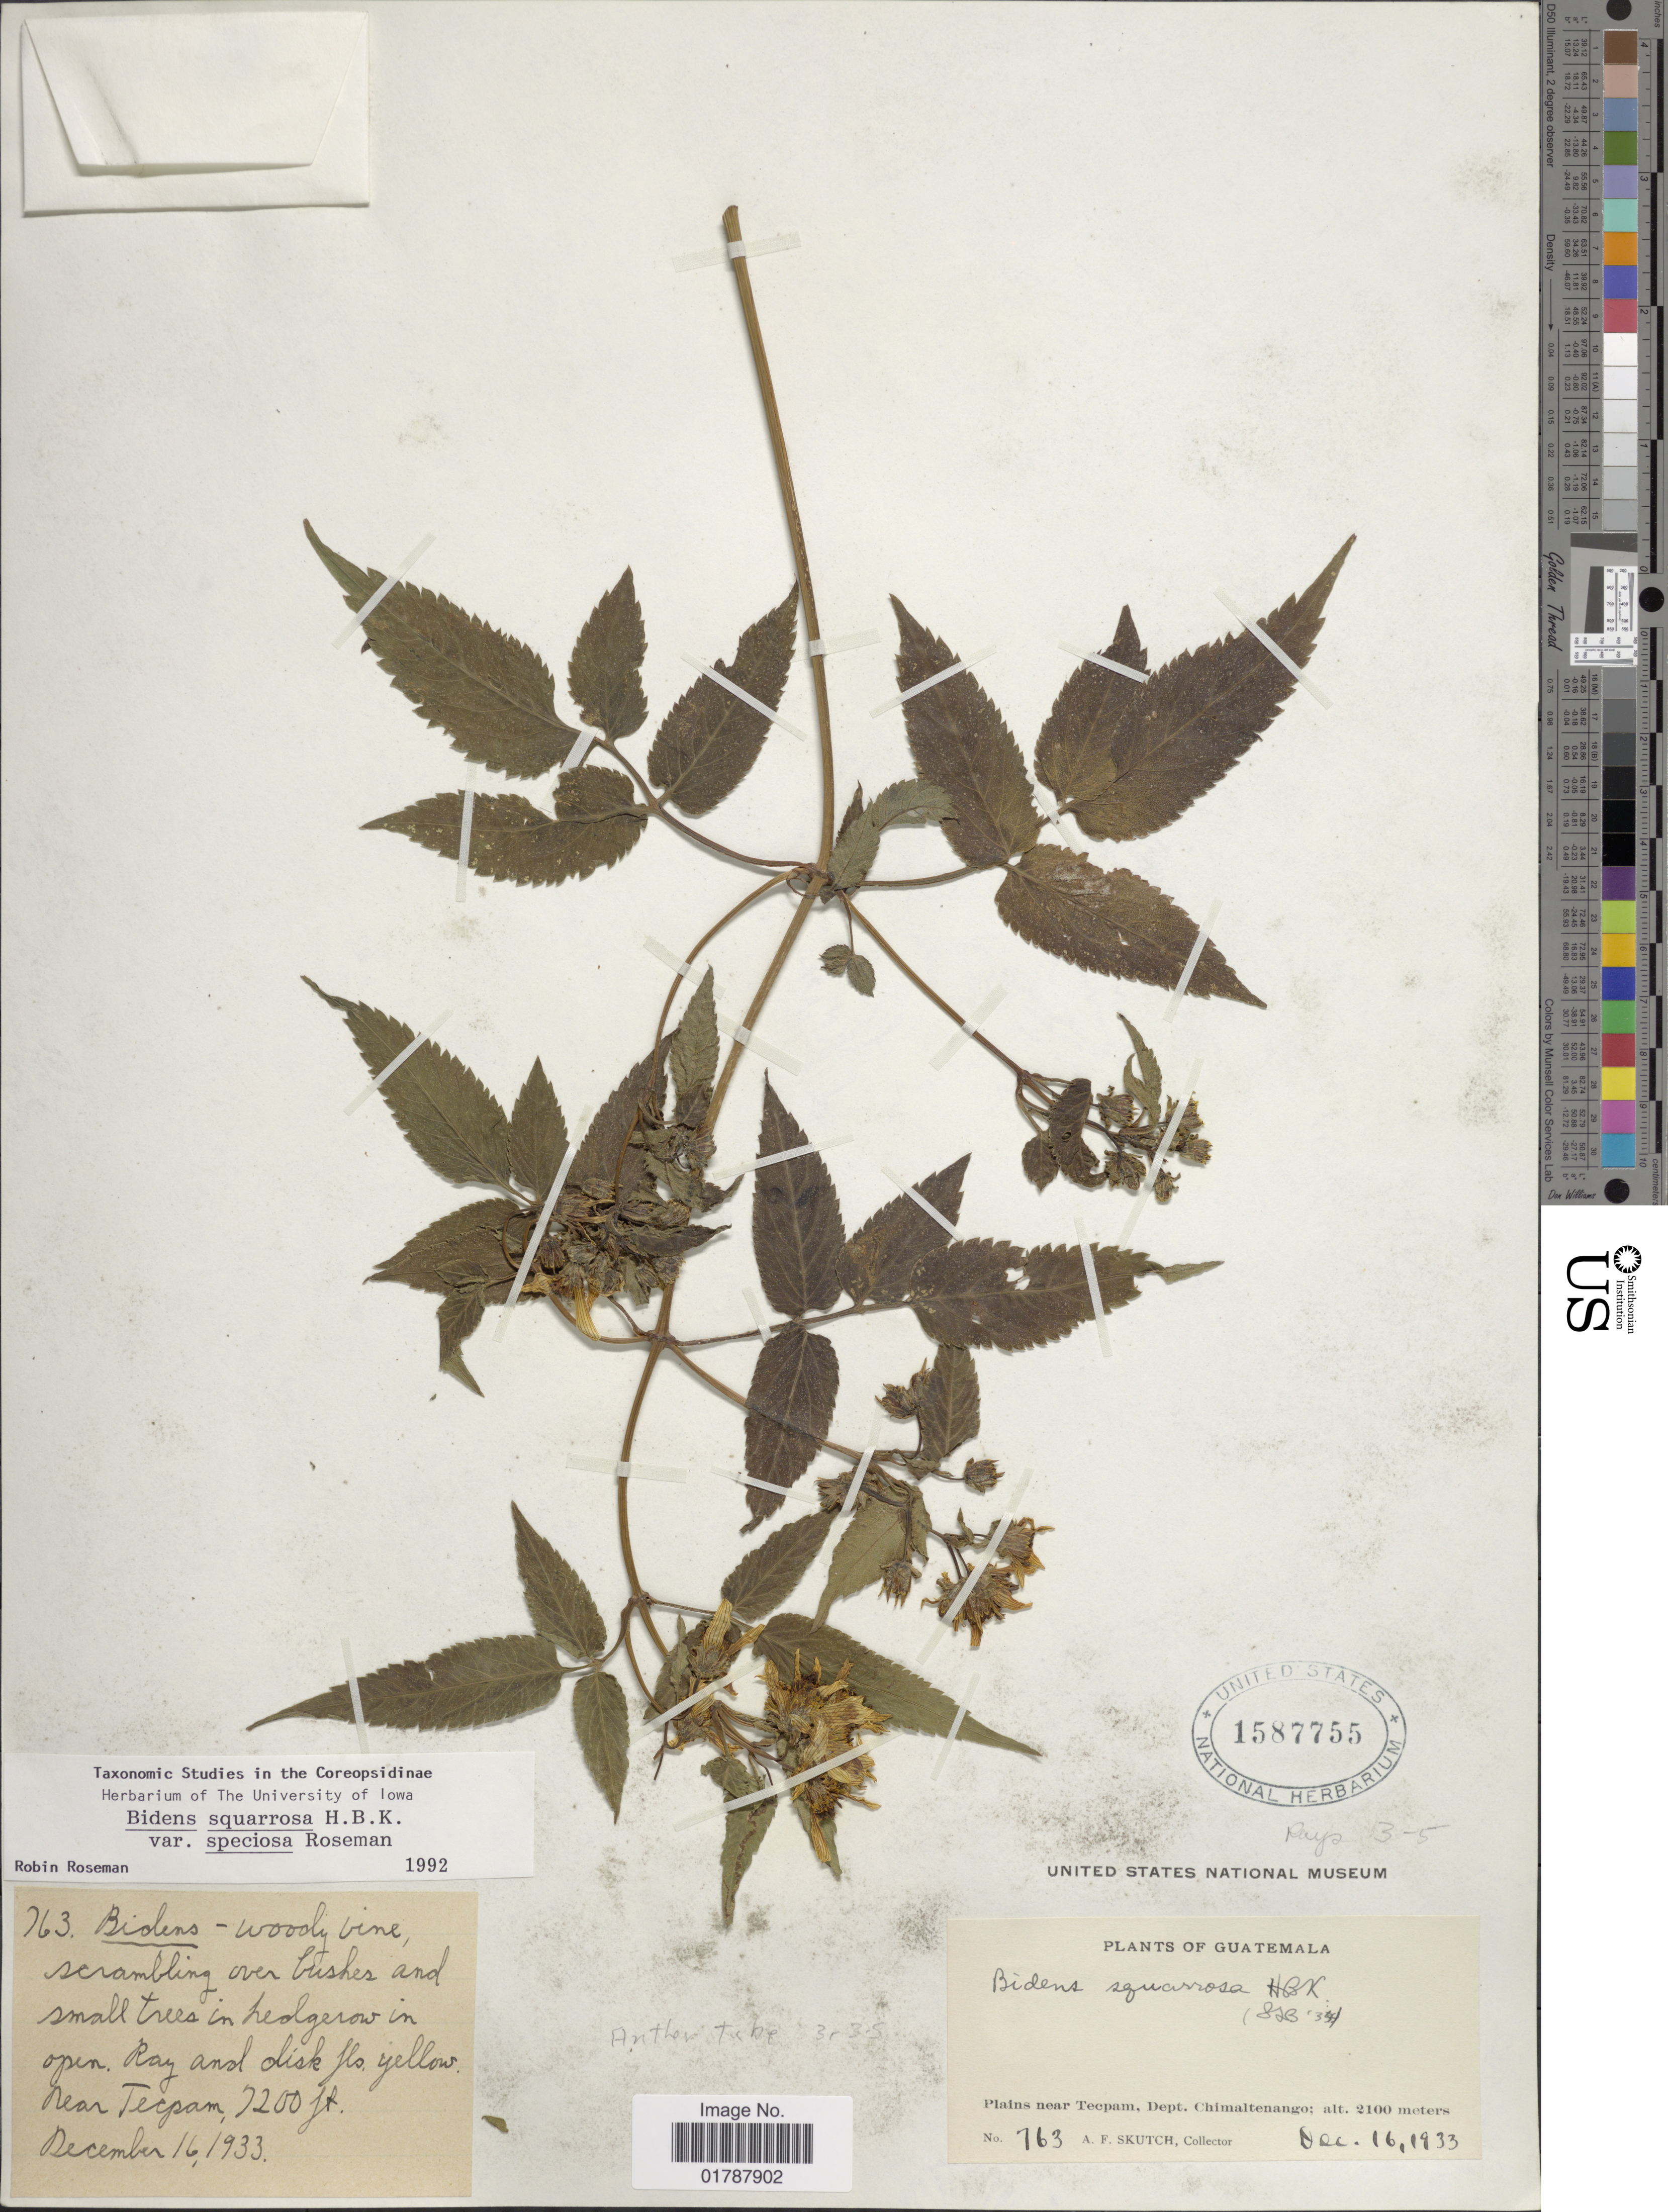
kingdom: Plantae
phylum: Tracheophyta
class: Magnoliopsida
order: Asterales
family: Asteraceae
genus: Bidens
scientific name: Bidens squarrosa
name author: Kunth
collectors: A. F. Skutch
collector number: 763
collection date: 1933-12-16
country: Guatemala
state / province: Chimaltenango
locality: Plains near Tecpam, Dept. Chimaltenango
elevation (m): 2100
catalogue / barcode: US 1587755